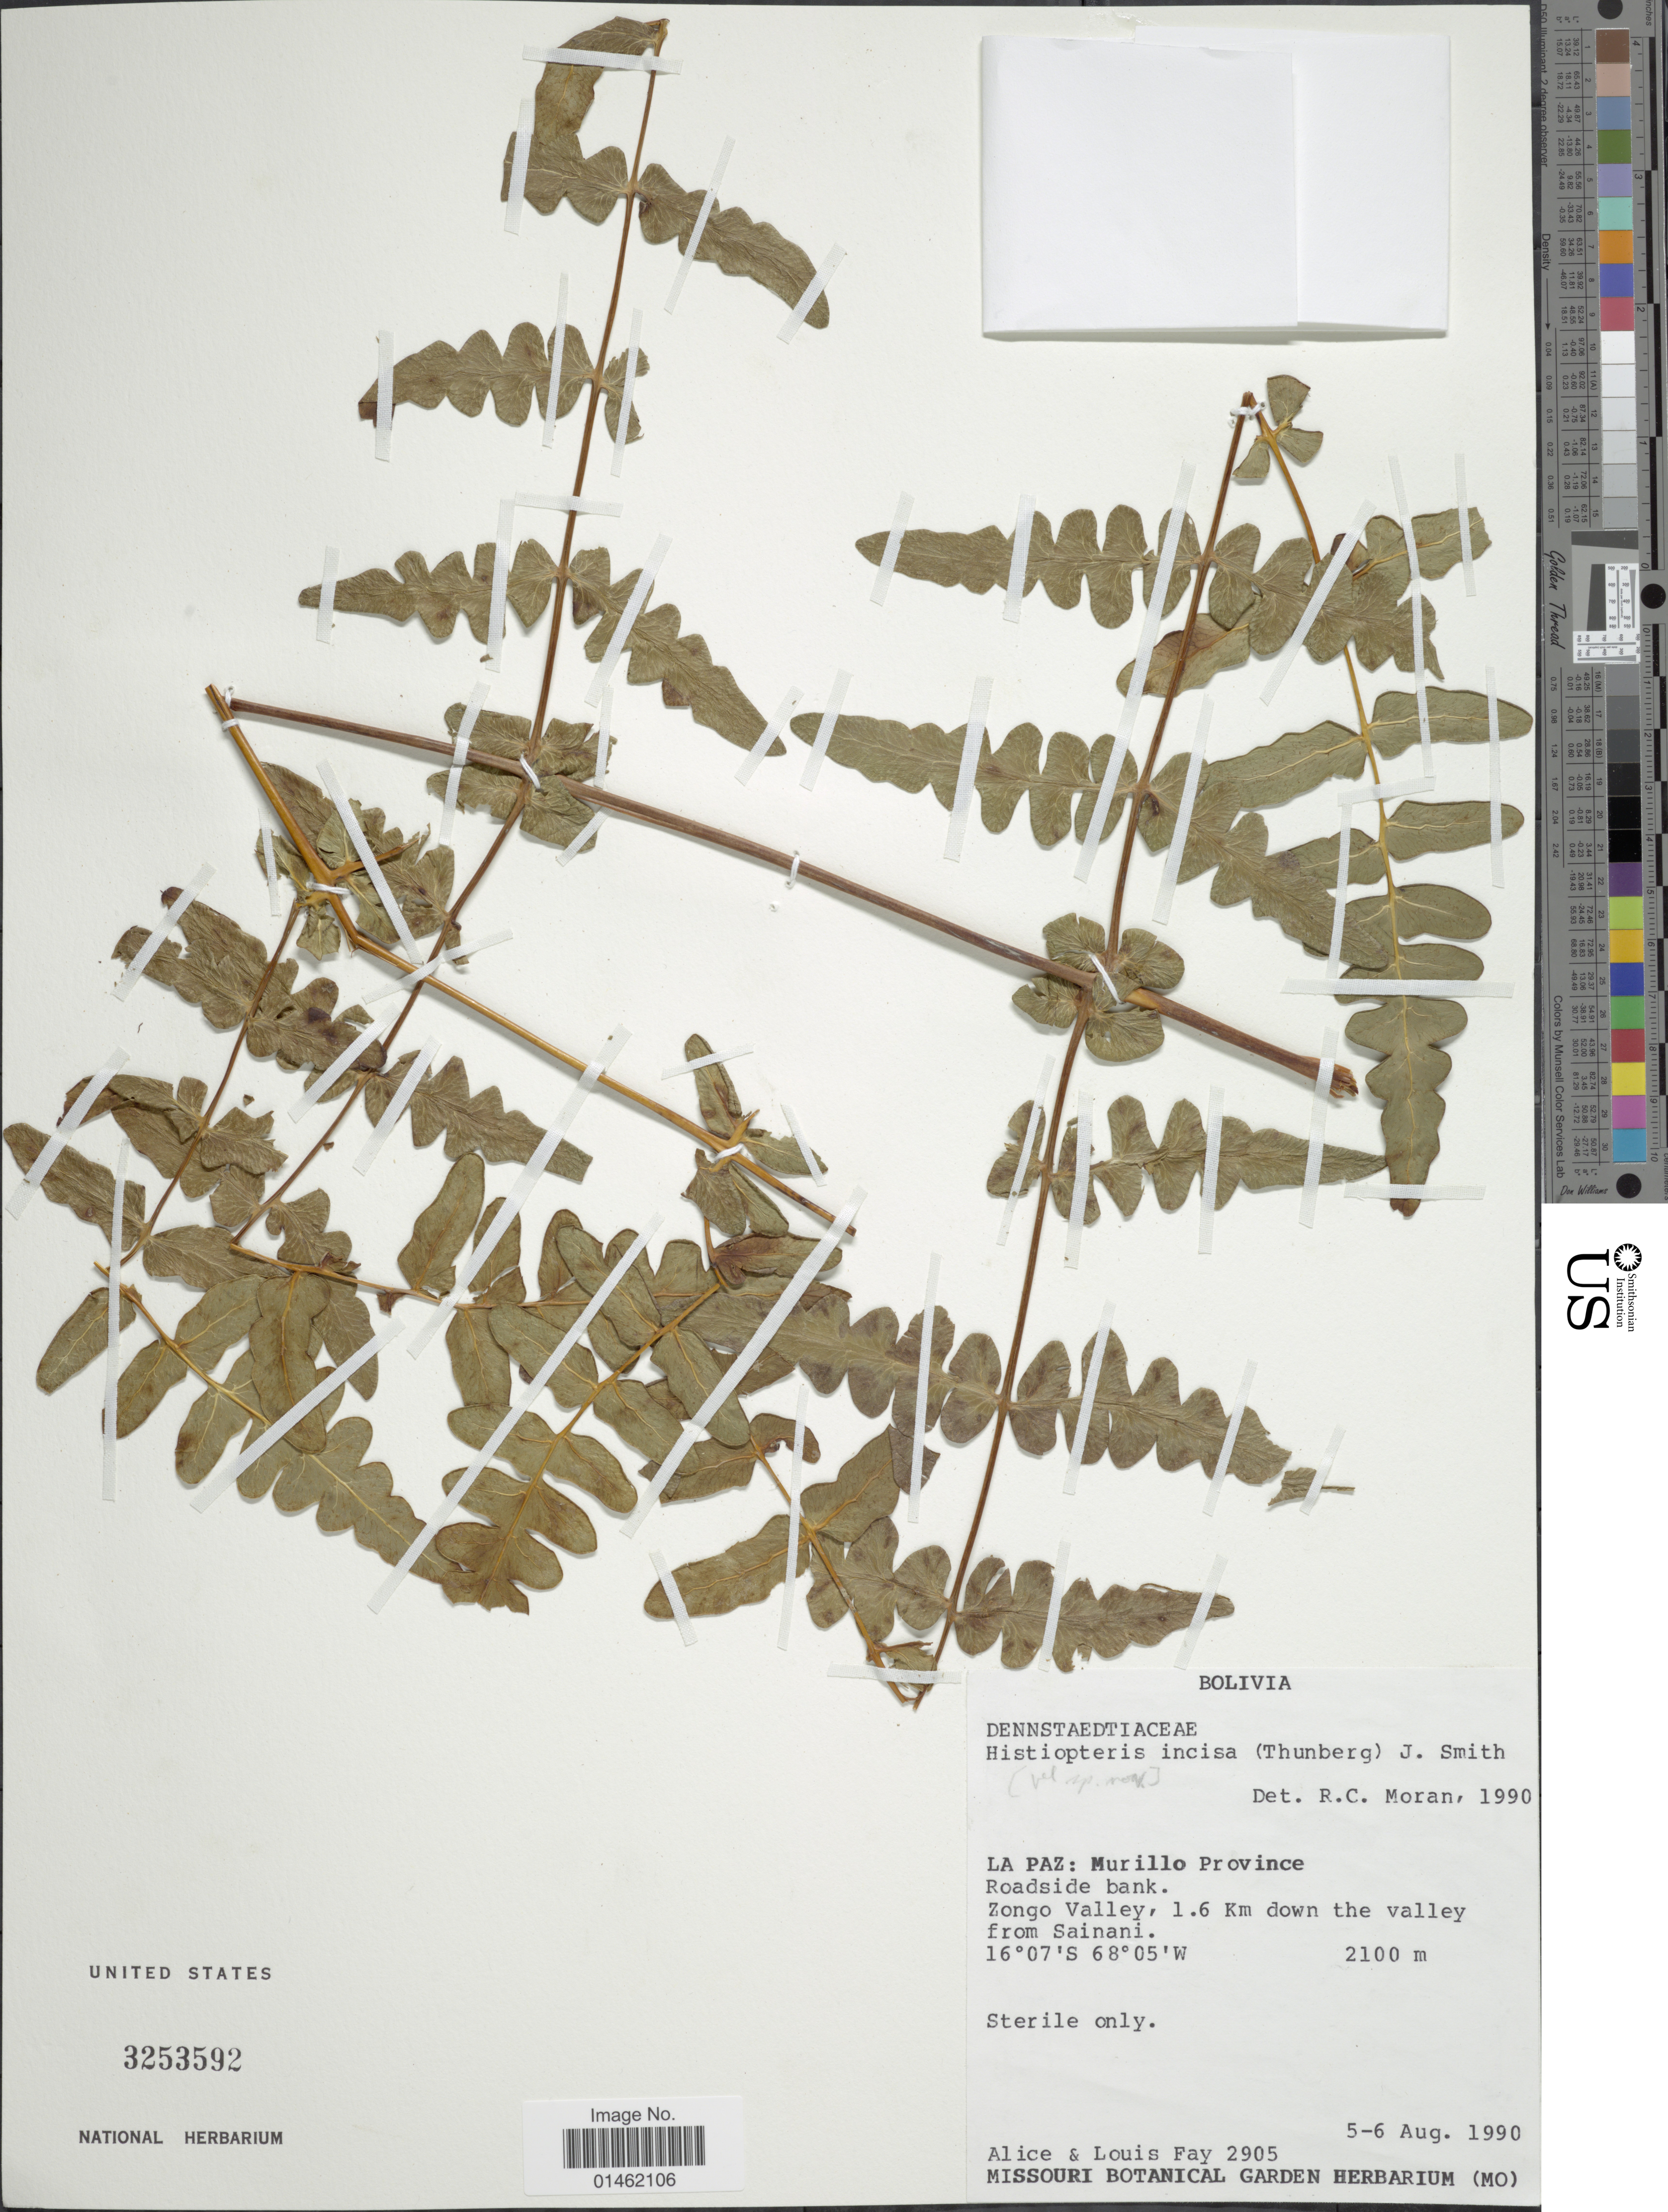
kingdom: Plantae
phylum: Tracheophyta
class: Polypodiopsida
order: Polypodiales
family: Dennstaedtiaceae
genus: Histiopteris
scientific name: Histiopteris incisa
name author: (Thunb.) J. Sm.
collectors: A. Fay & L. Fay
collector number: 2905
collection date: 1990-08-05/1990-08-06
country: Bolivia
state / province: La Paz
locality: La Paz: Murillo Province, roadside bank, Zongo valley, 1.6km down the valley from Sainnani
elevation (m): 2100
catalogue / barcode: US 3253592